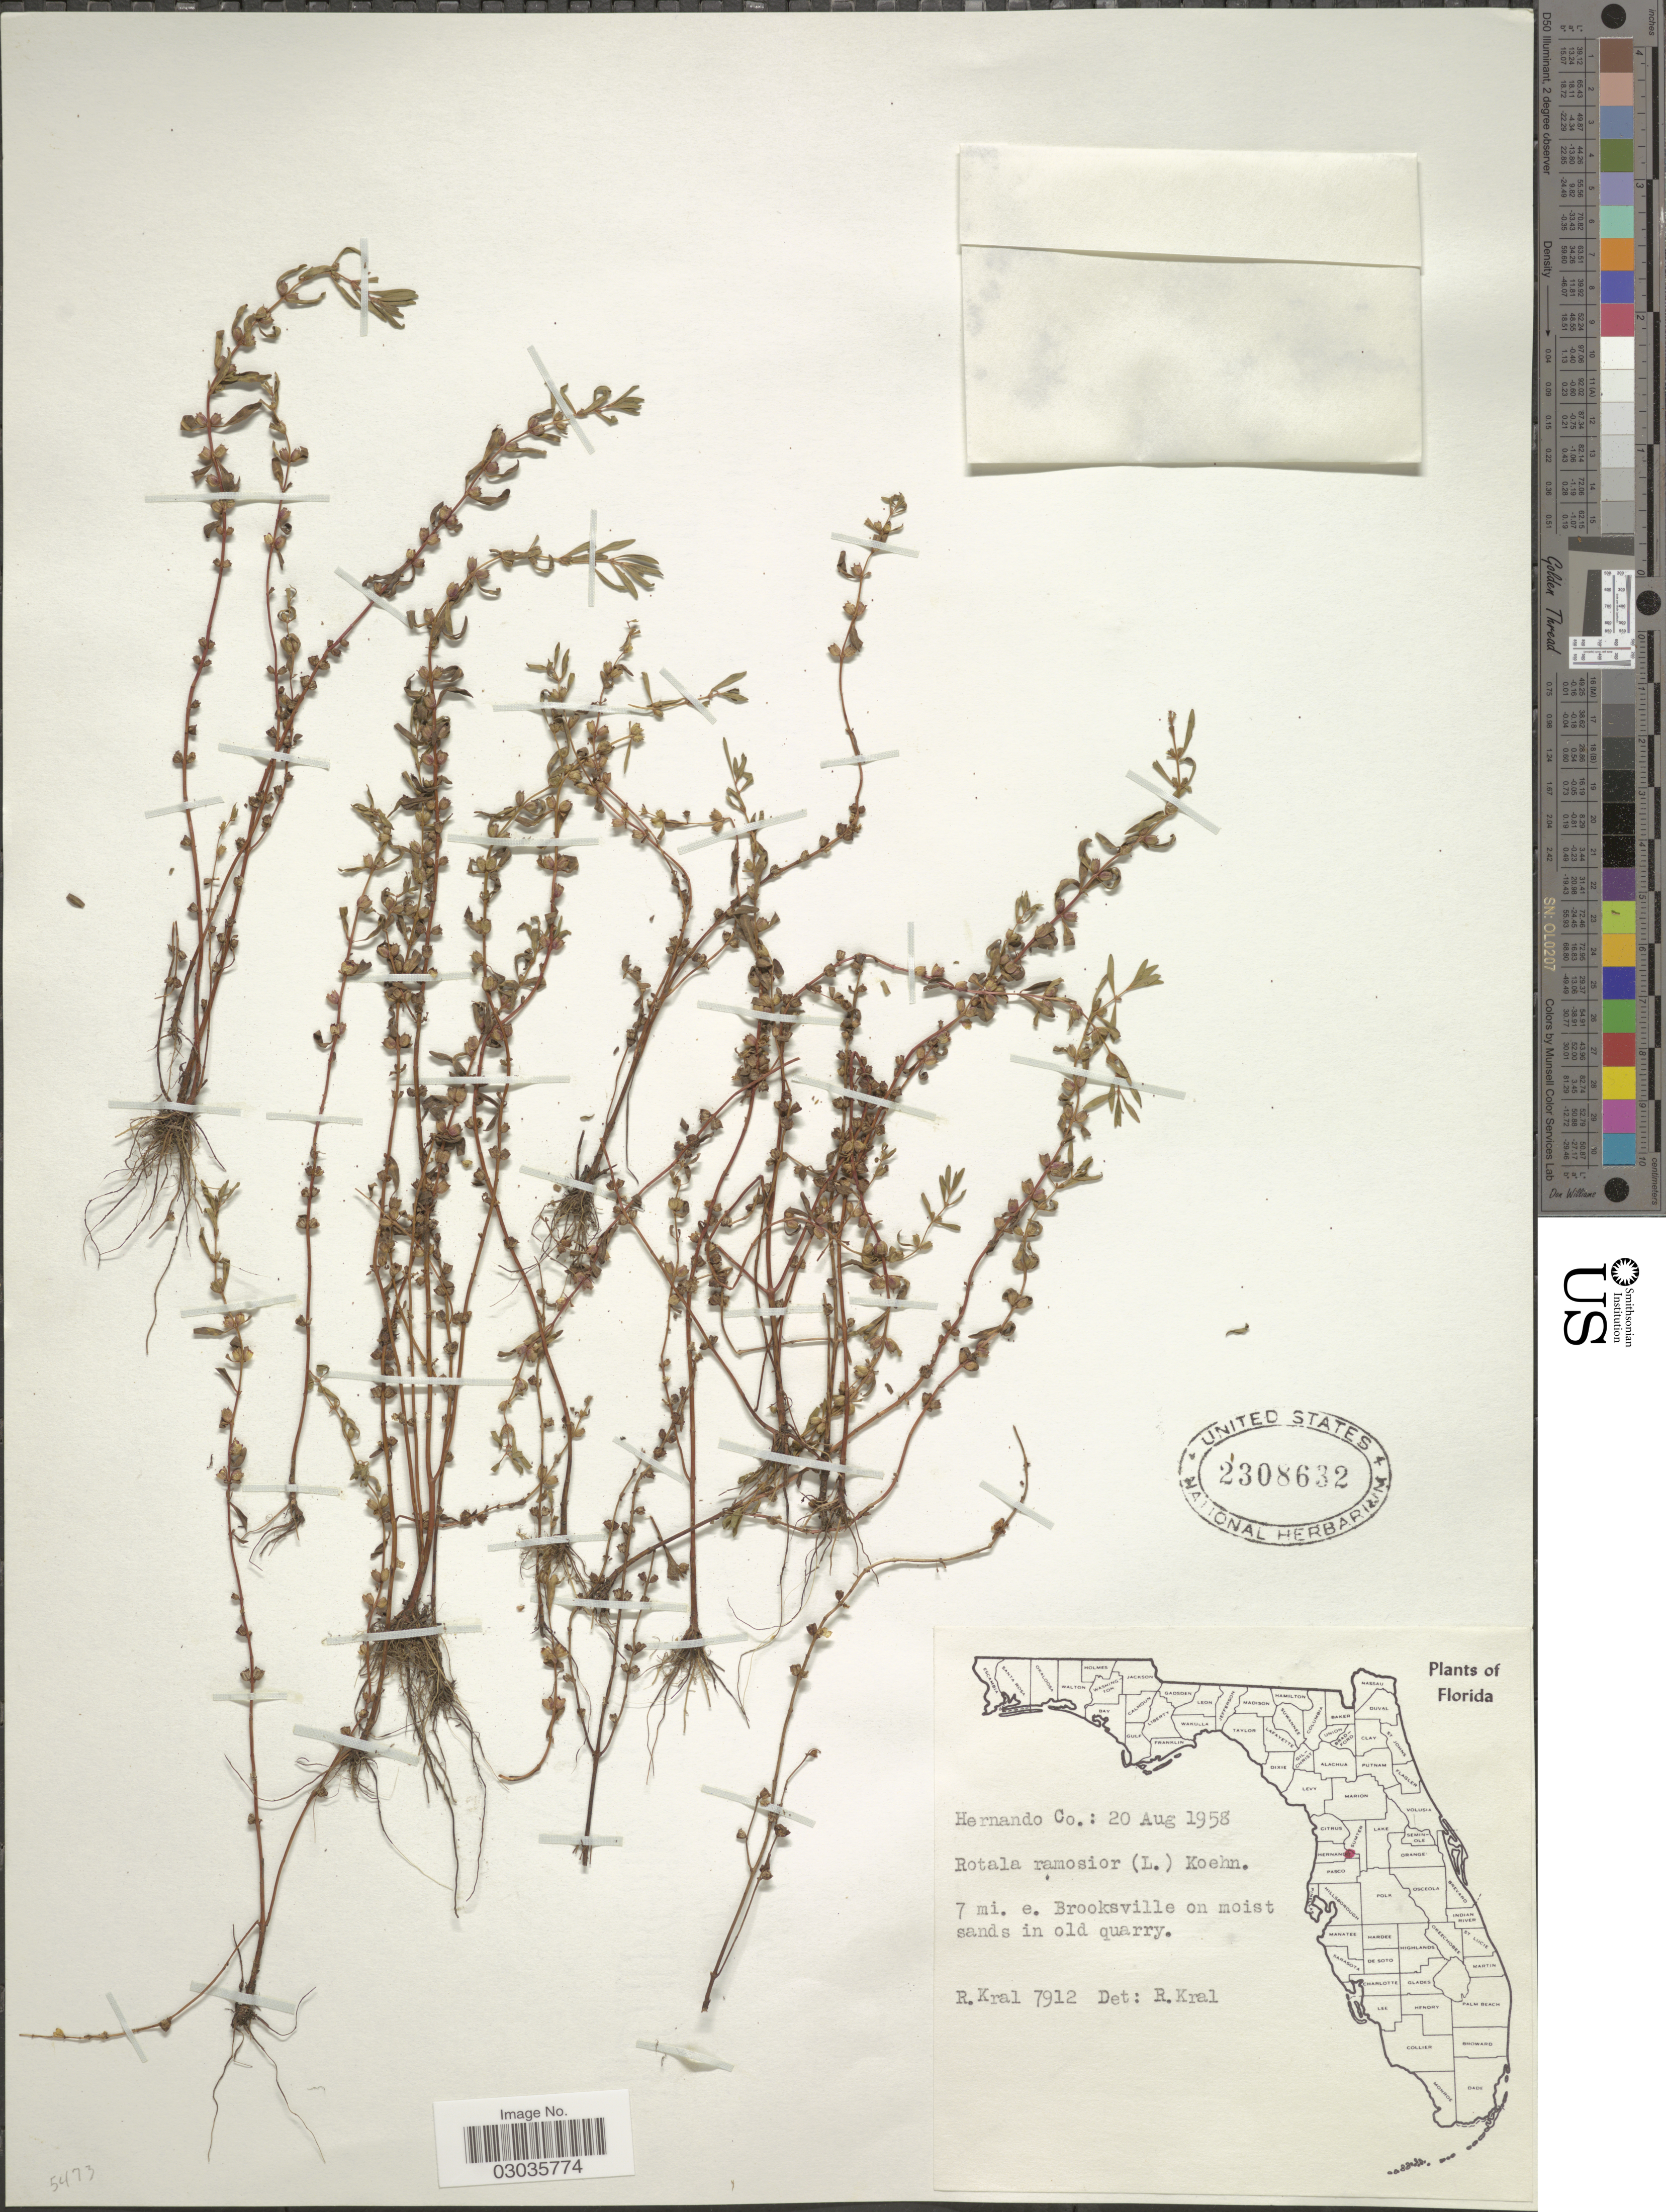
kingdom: Plantae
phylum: Tracheophyta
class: Magnoliopsida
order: Myrtales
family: Lythraceae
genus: Rotala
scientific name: Rotala ramosior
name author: (L.) Koehne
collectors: R. Kral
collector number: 7912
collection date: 1958-08-20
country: United States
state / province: Florida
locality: Hernando Co. 7 mi. e. Brooksville on moist sands in old quarry.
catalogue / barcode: US 2308632